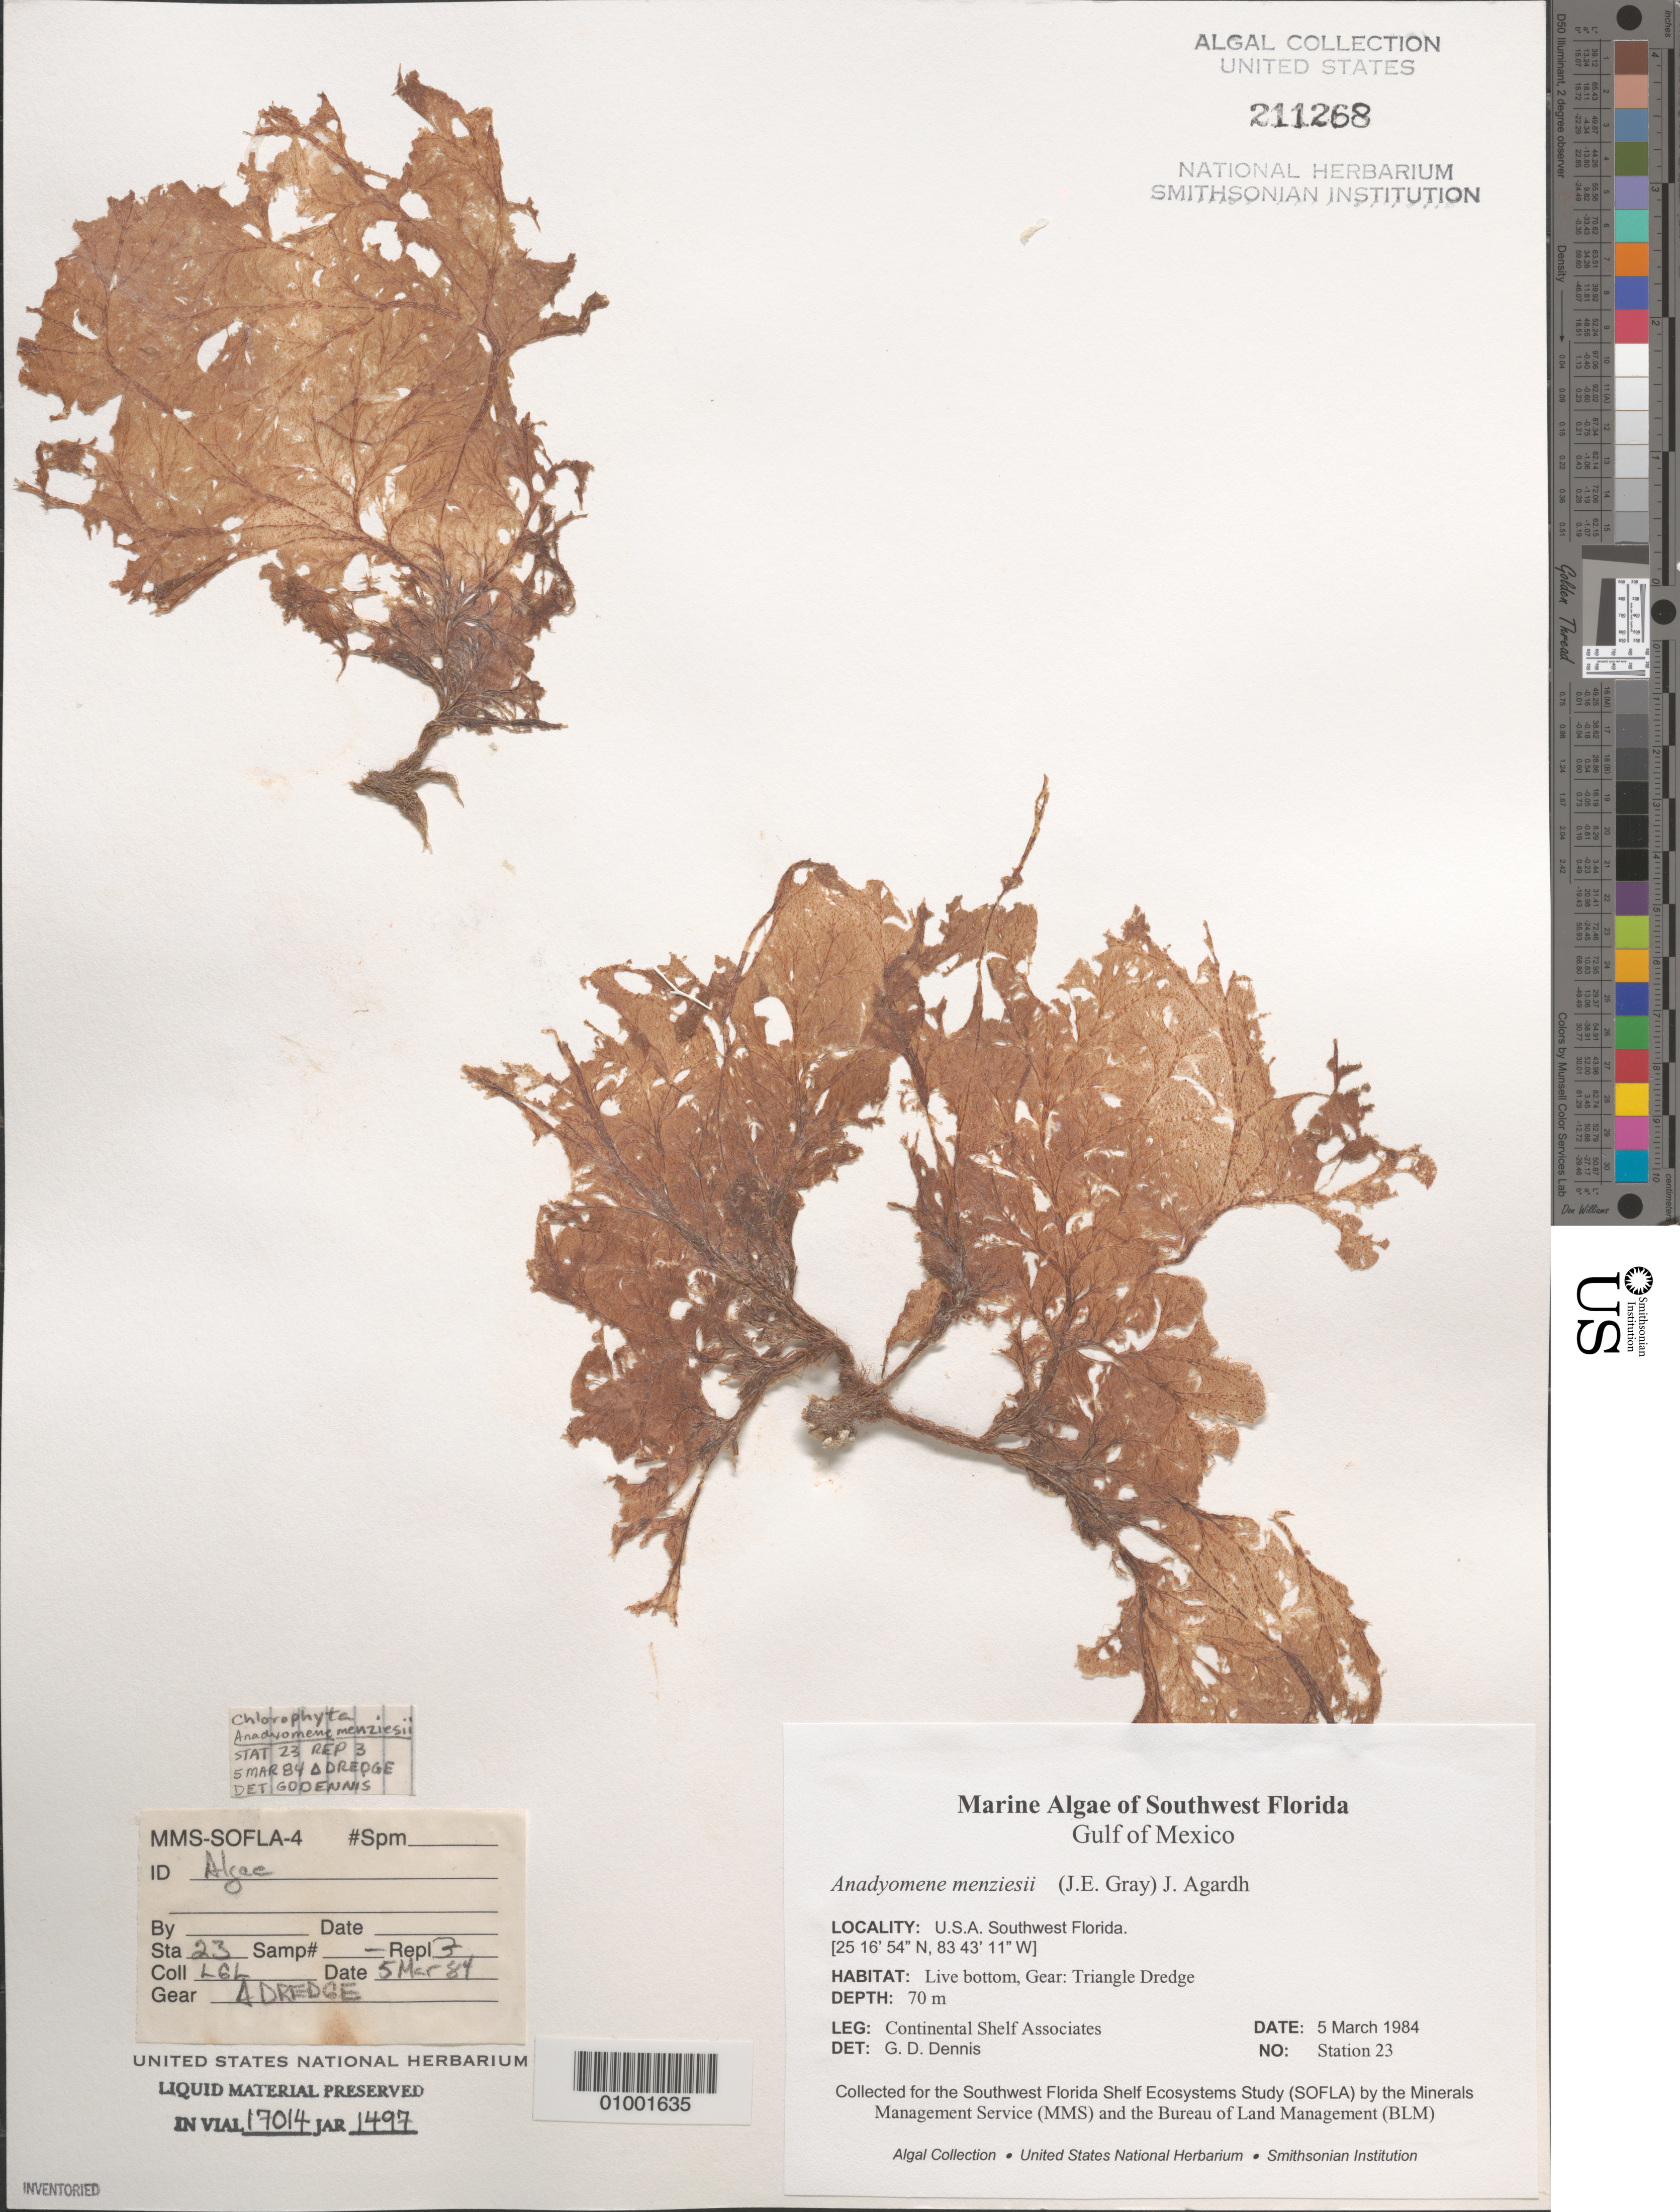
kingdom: Plantae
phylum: Chlorophyta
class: Ulvophyceae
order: Cladophorales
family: Anadyomenaceae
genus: Anadyomene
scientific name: Anadyomene menziesii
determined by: Dennis, G. D.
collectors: Continental Shelf Associates Inc.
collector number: Station 23 Rep 3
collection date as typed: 05 Mar 1984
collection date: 1984-03-05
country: United States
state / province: Florida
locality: Gulf of Mexico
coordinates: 25 16'54"N, 83 43'11"W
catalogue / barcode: US 211268